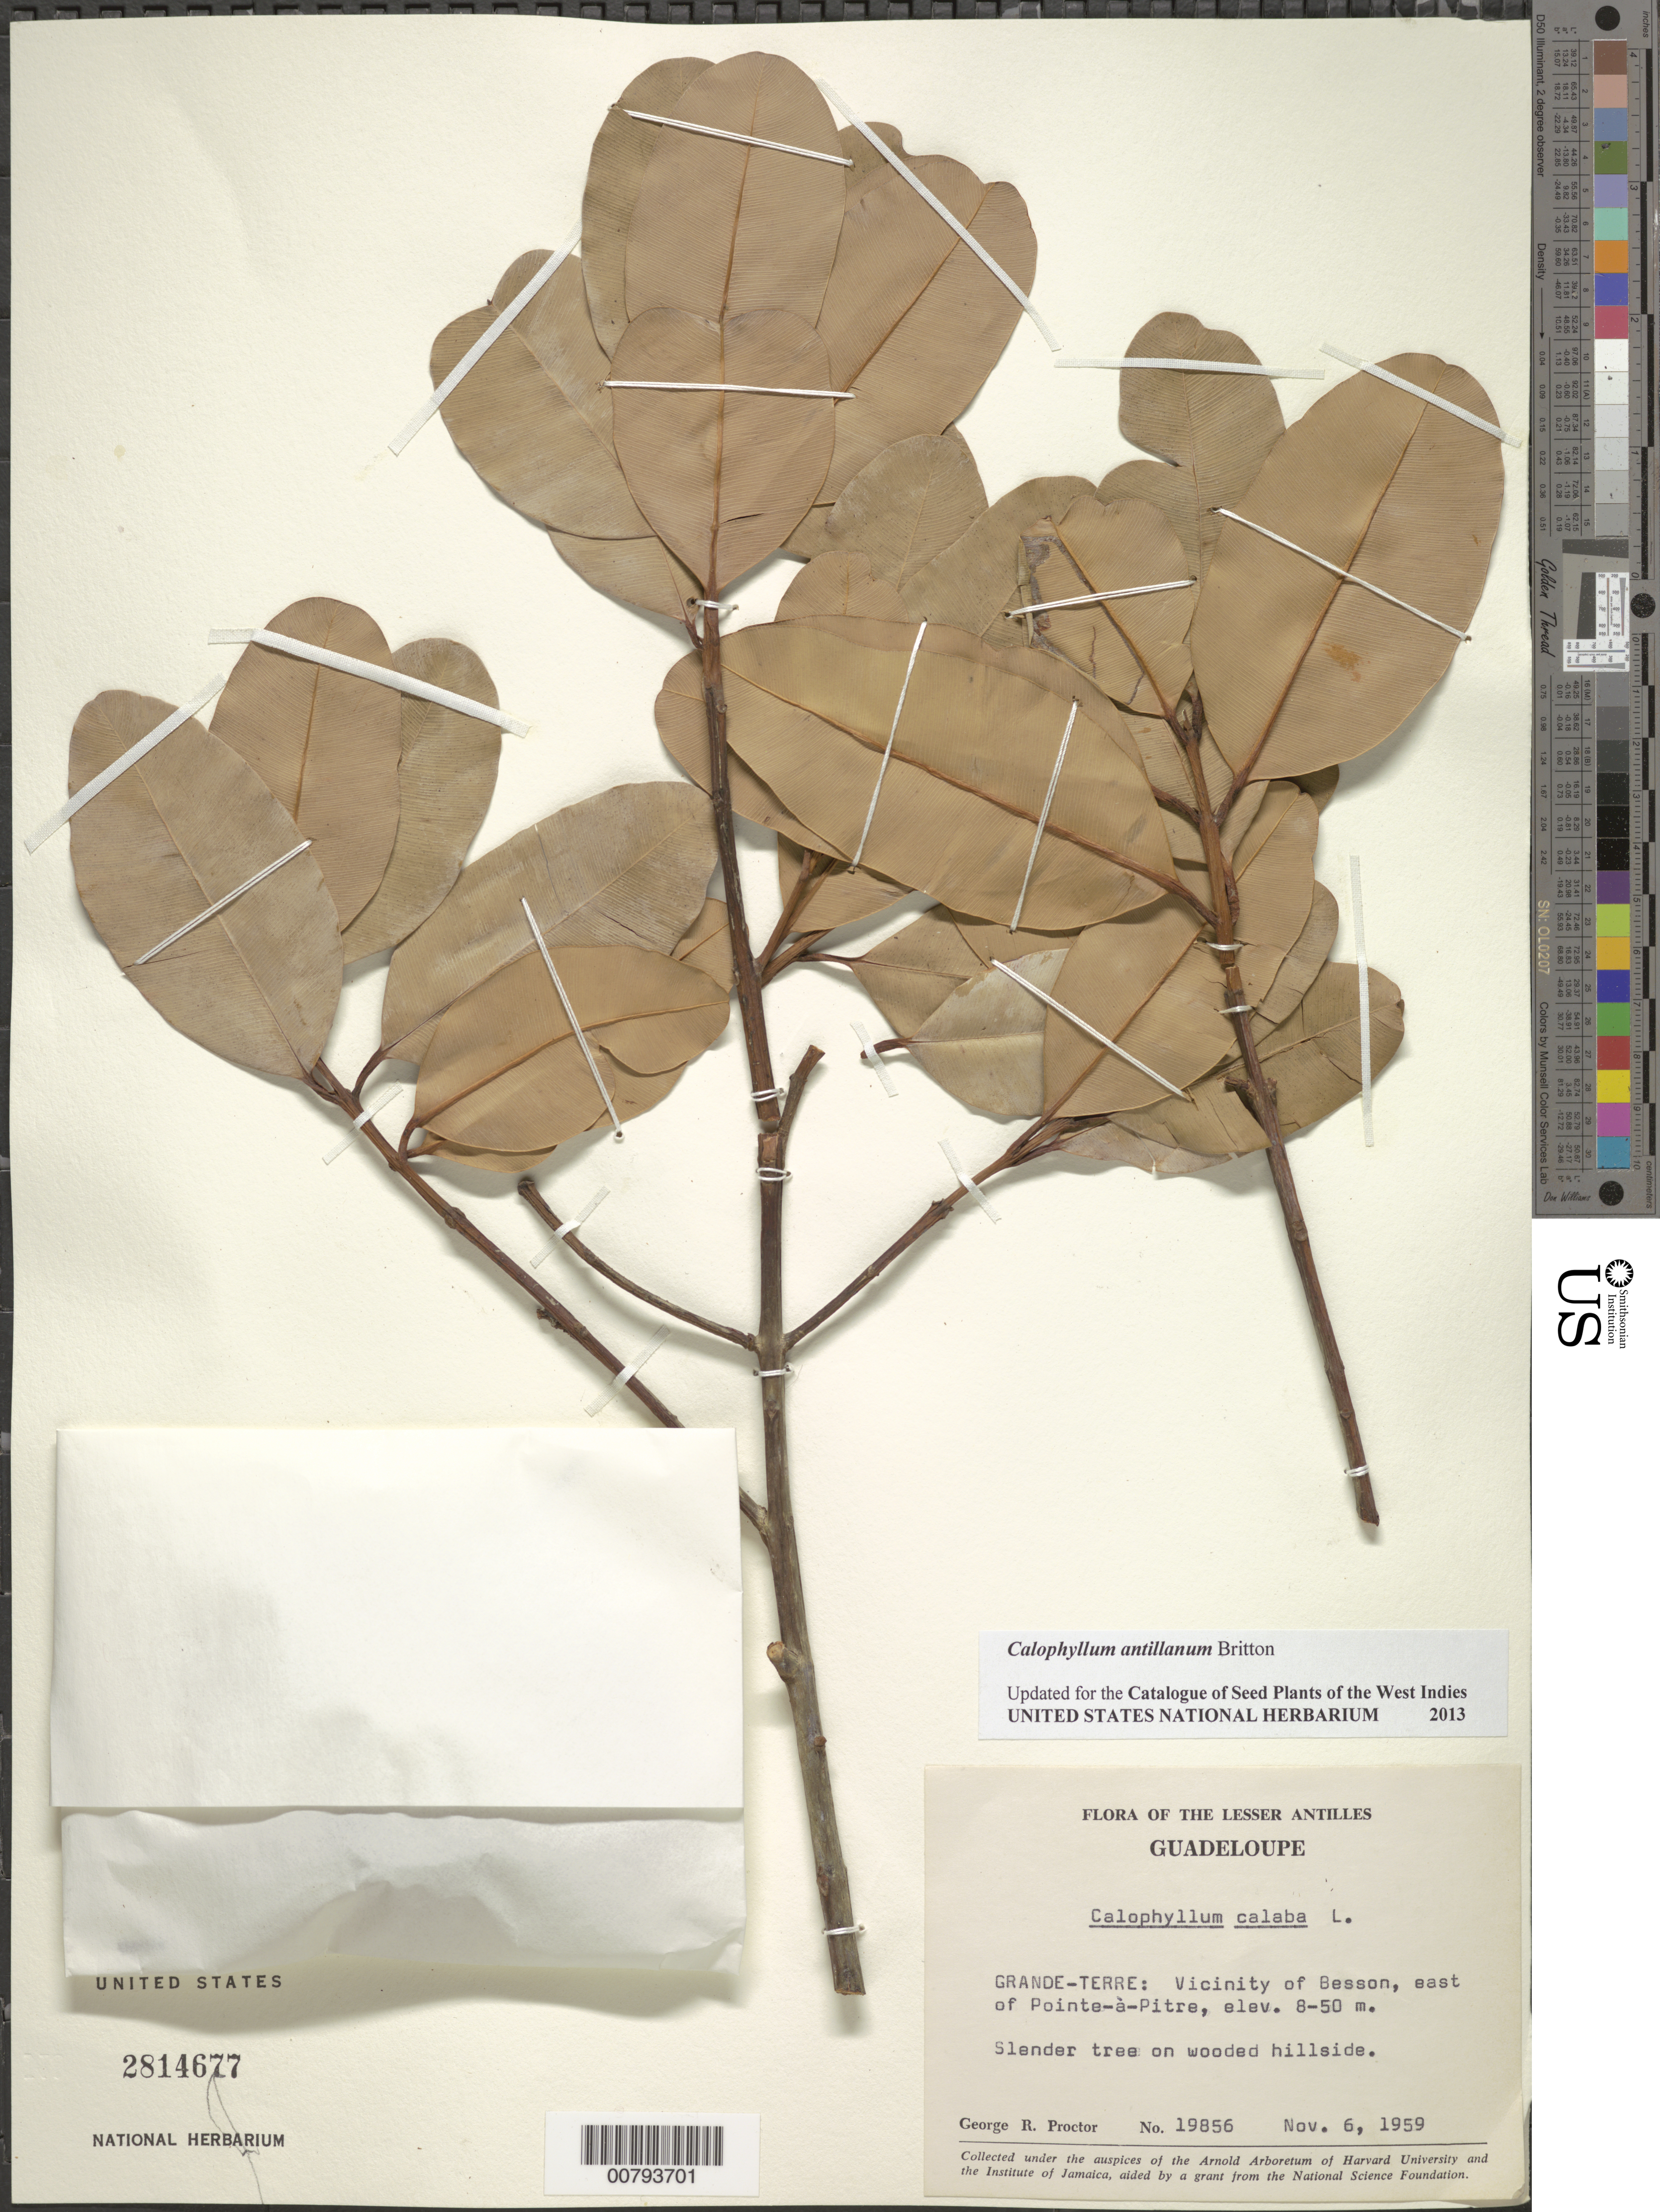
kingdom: Plantae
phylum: Tracheophyta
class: Magnoliopsida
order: Malpighiales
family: Calophyllaceae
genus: Calophyllum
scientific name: Calophyllum antillanum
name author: Britton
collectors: G. R. Proctor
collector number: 19856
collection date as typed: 06 Nov 1959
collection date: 1959-11-06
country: Guadeloupe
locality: Grande Terre: Vicinity of Besson, east of Pointe-à-Pitre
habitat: Wooded hillside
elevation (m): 8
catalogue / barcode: US 793701